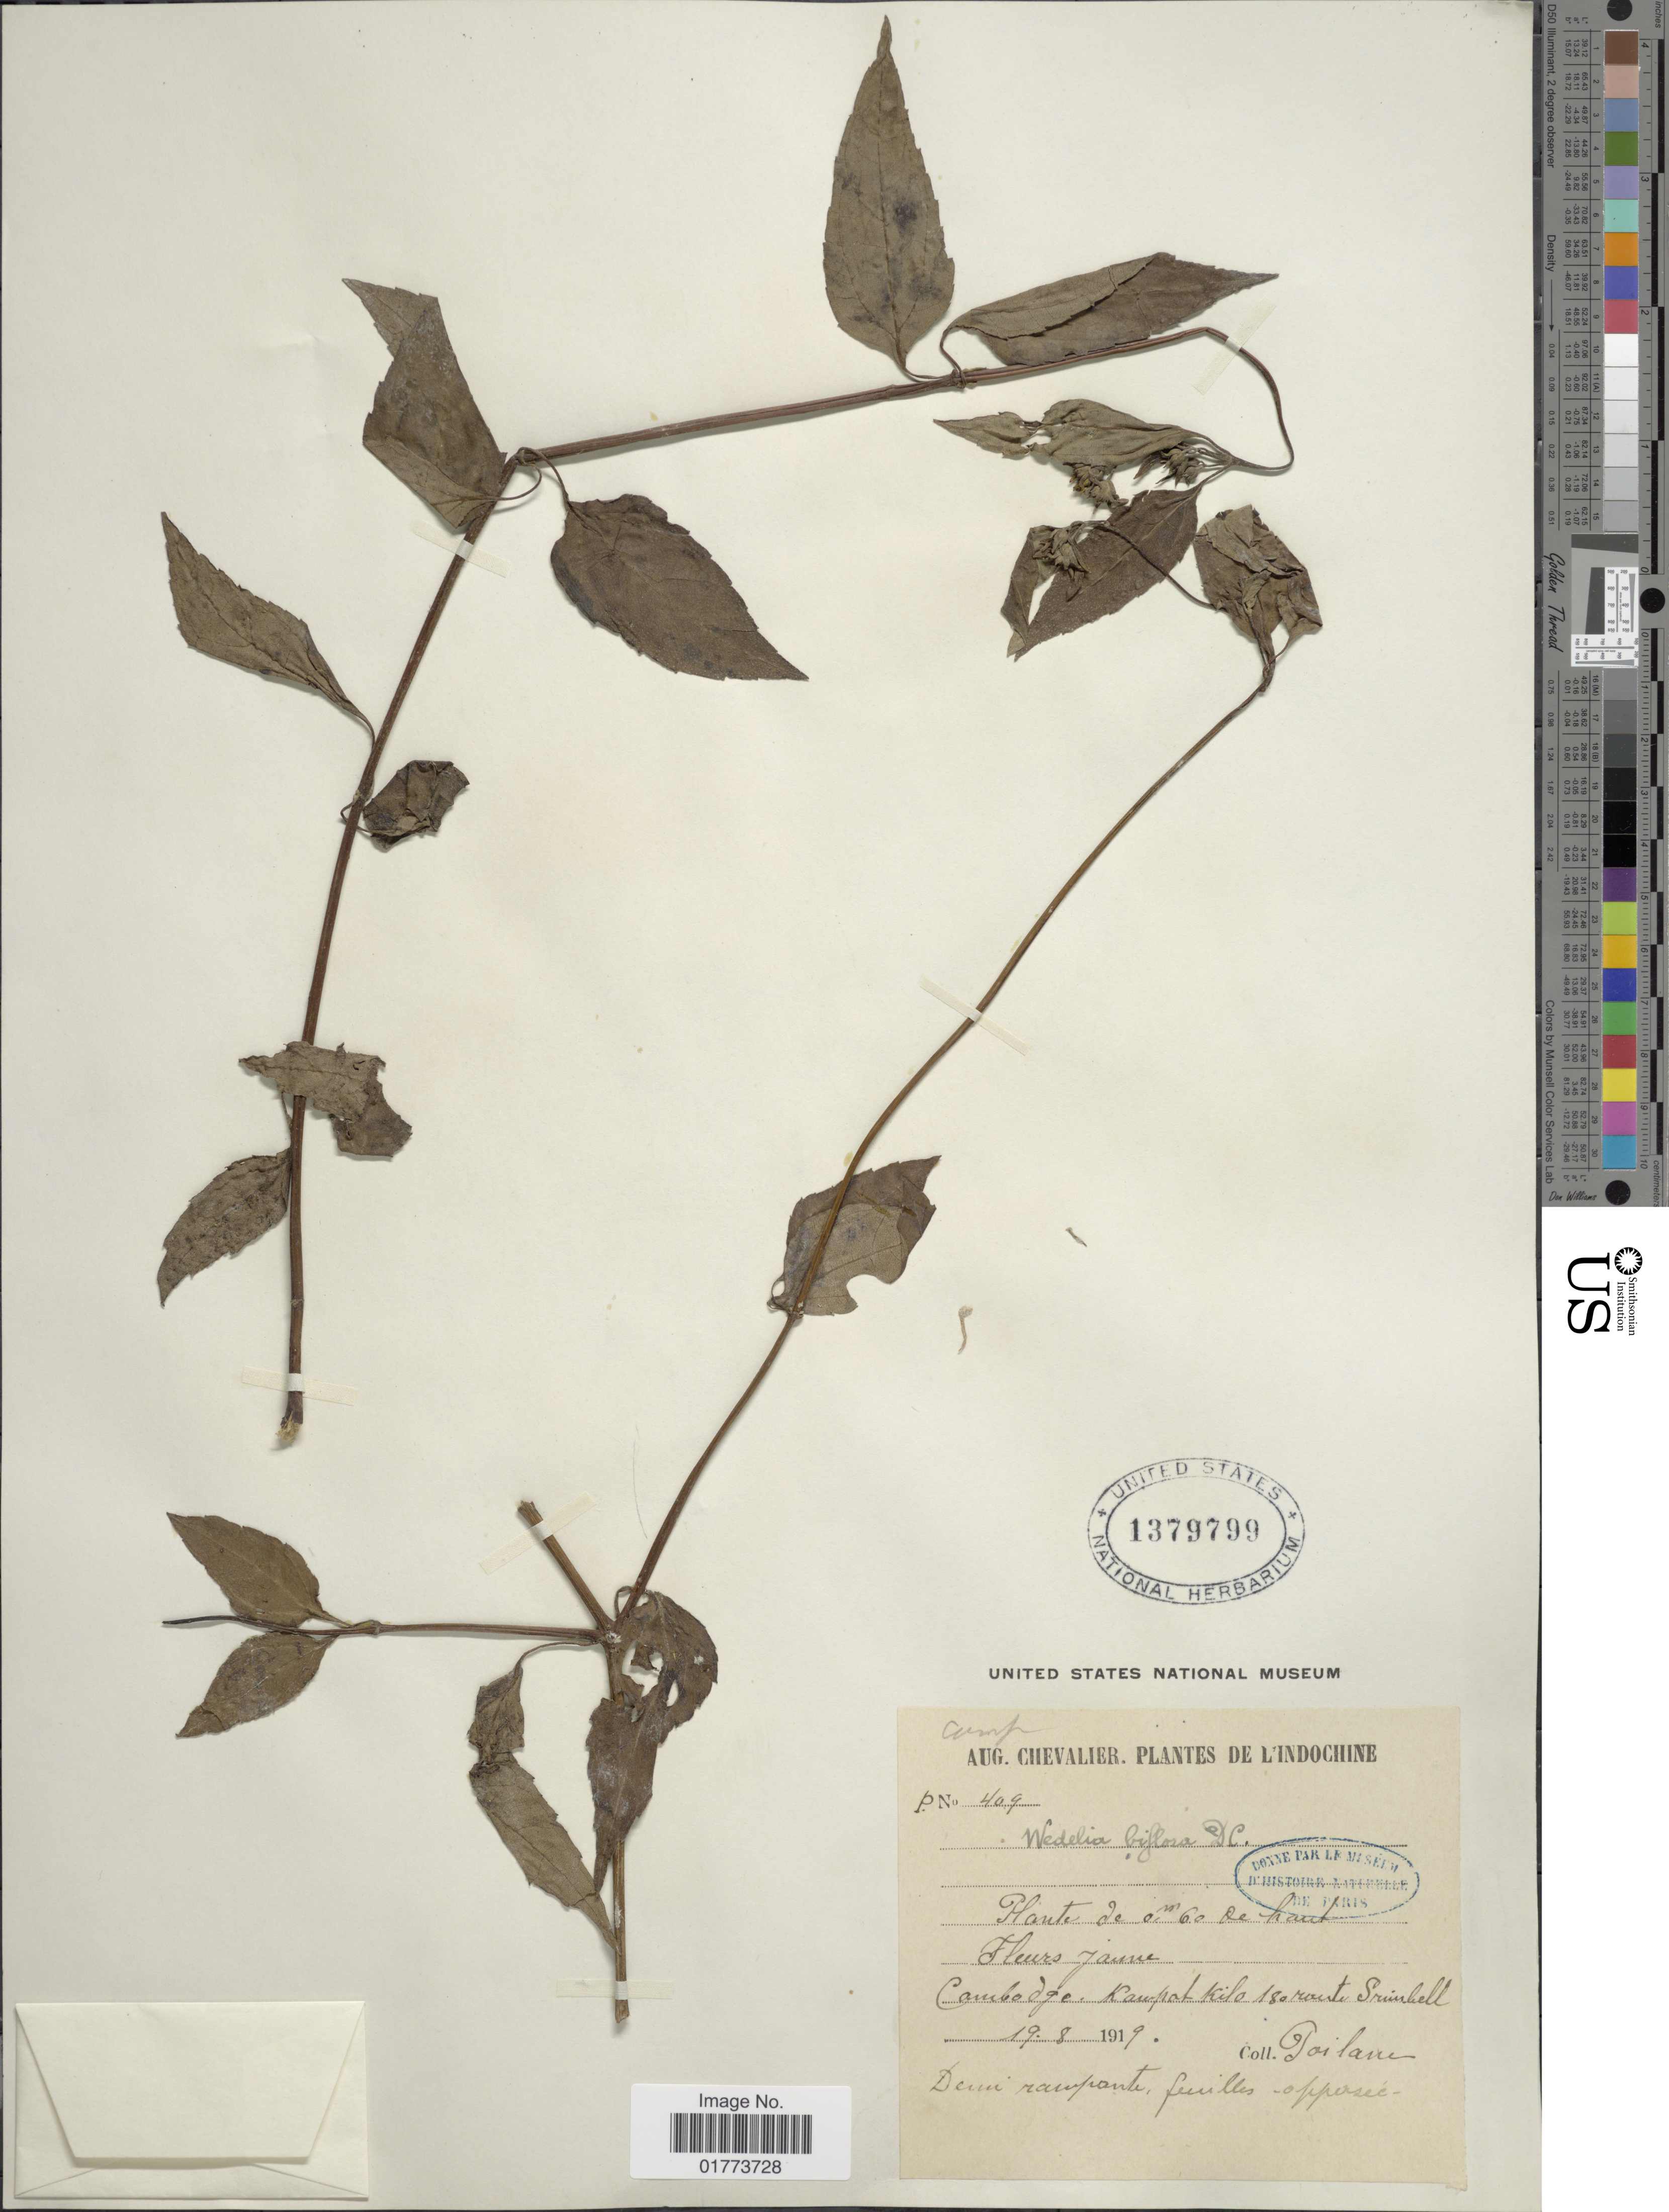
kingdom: Plantae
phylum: Tracheophyta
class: Magnoliopsida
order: Asterales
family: Asteraceae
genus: Wollastonia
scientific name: Wollastonia biflora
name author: (L.) DC.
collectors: -. Poilane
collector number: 409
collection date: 1919-08-19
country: Cambodia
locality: Cambodge. Kapal Kilo 180 route Sruinhell [interpreted]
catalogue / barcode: US 1379799